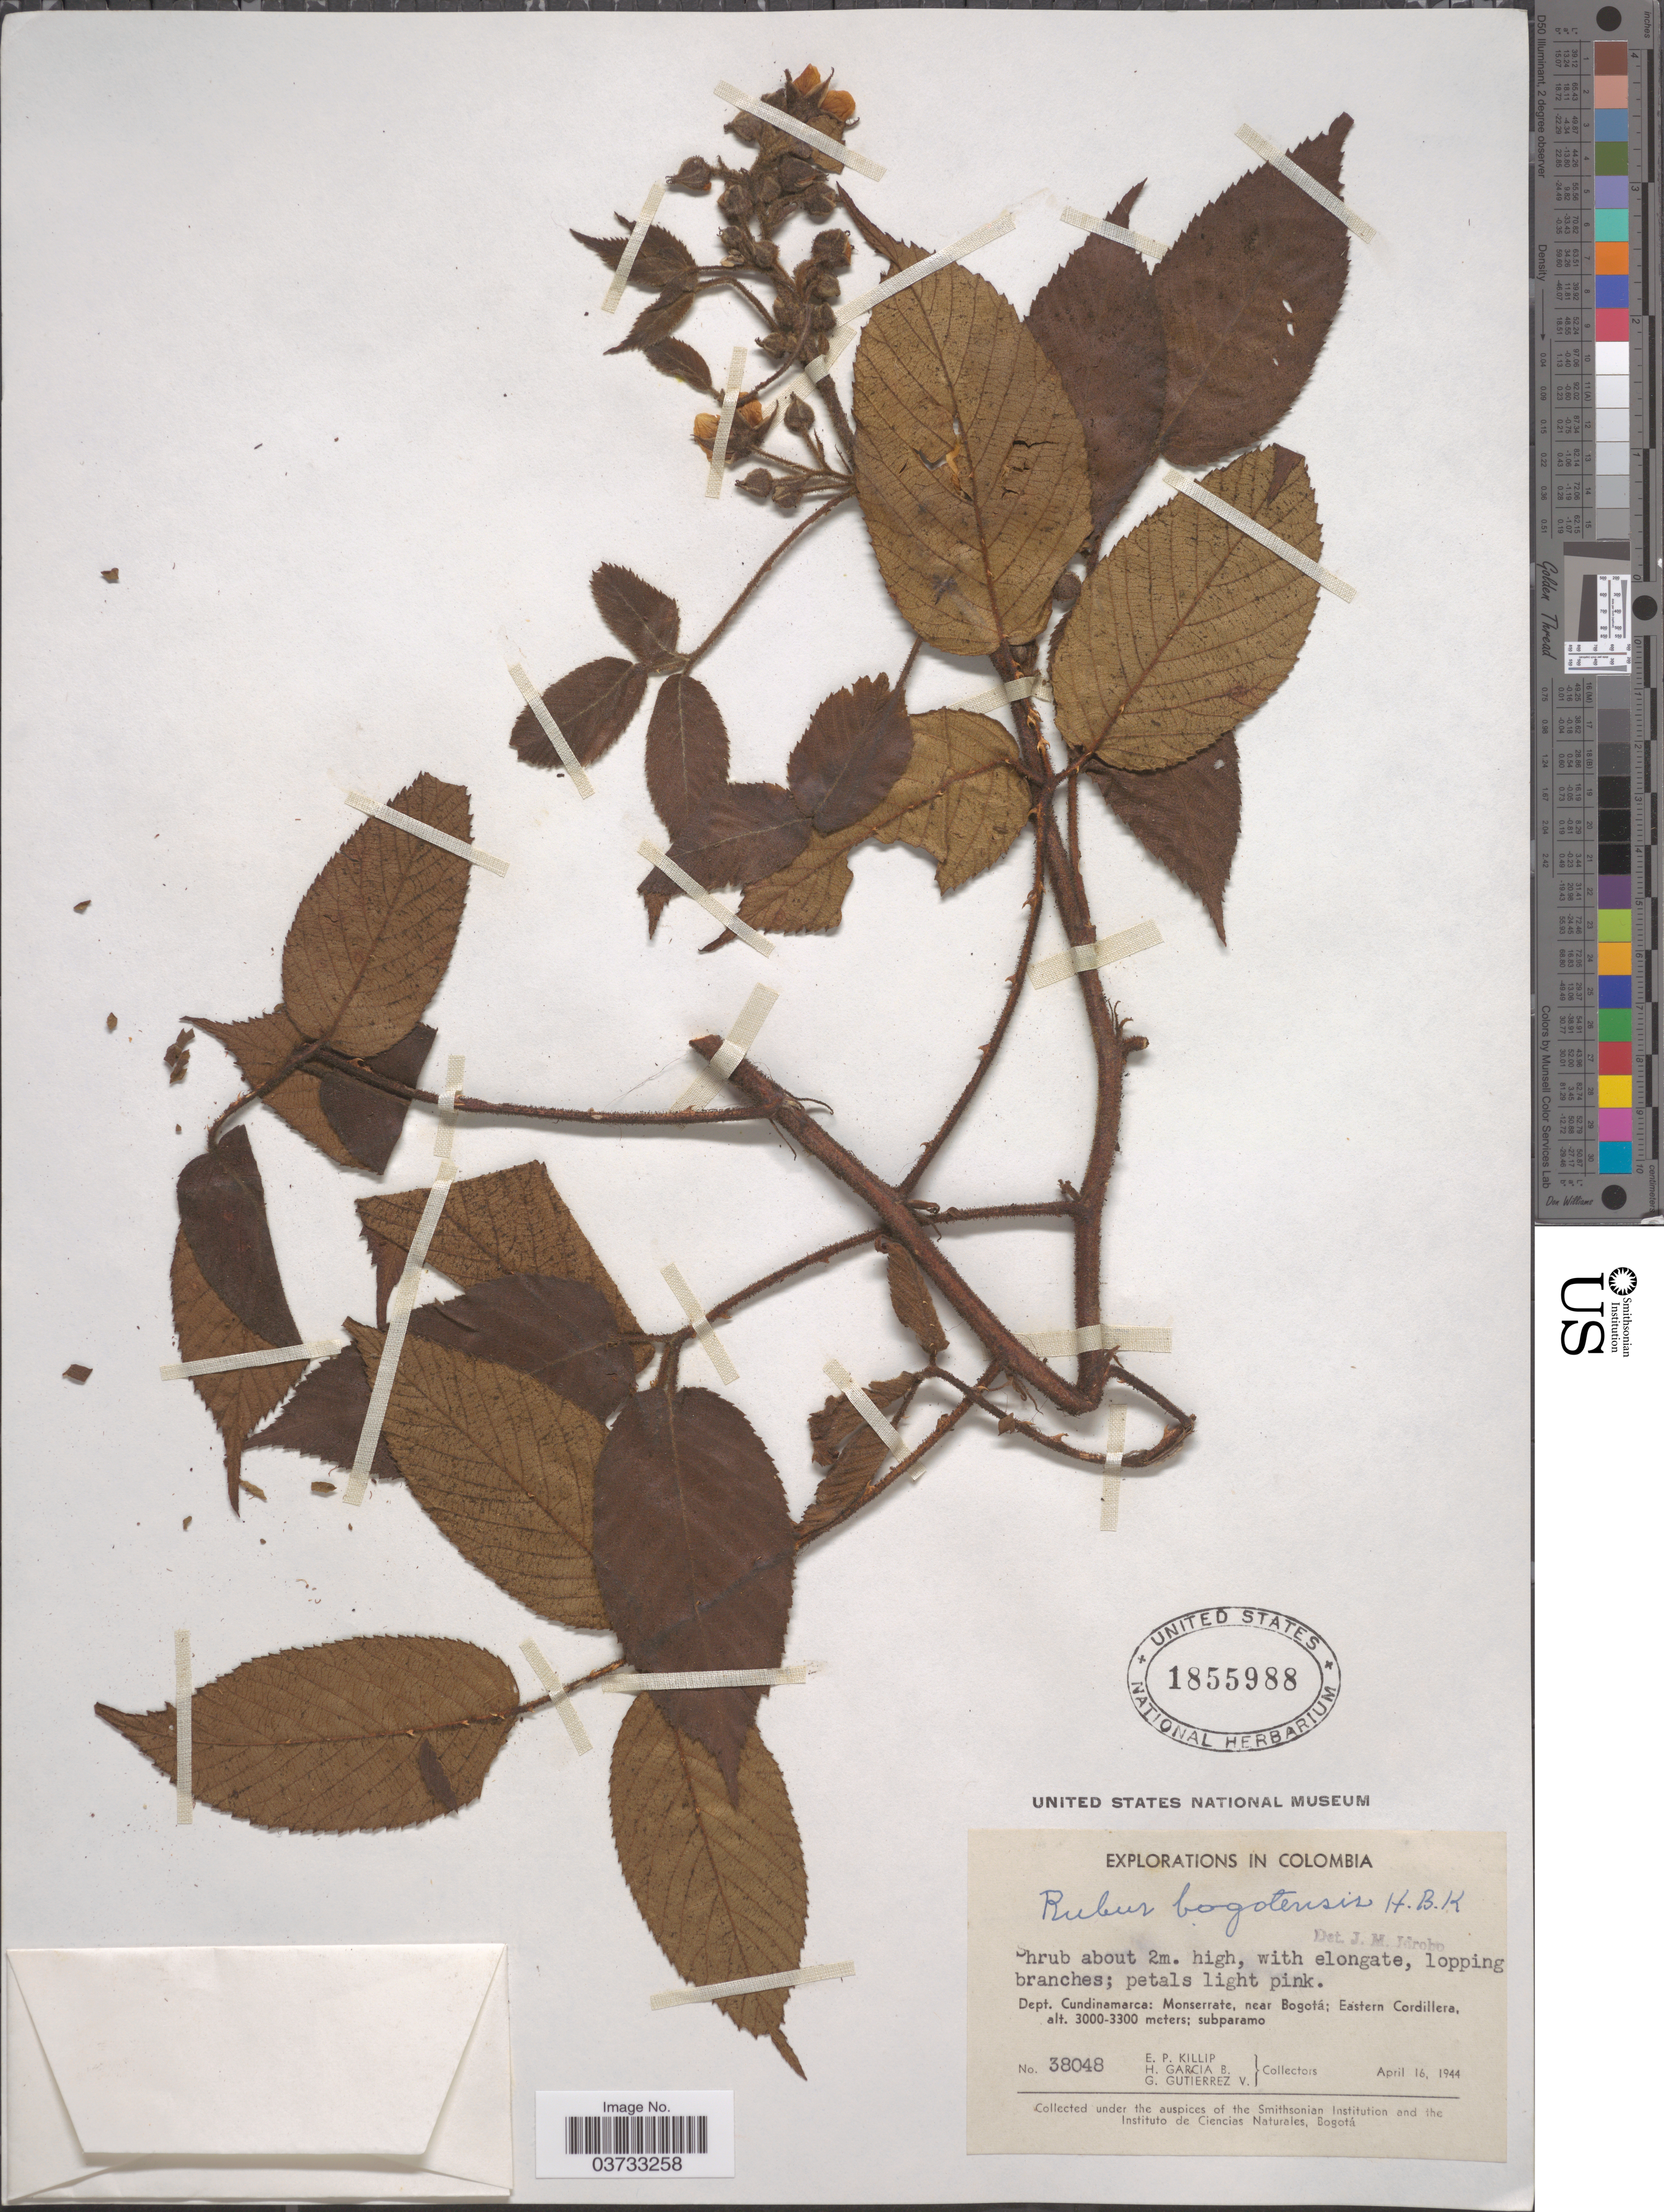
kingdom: Plantae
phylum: Tracheophyta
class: Magnoliopsida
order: Rosales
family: Rosaceae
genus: Rubus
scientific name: Rubus bogotensis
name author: Kunth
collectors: E. P. Killip, H. García B. & G. Gutiérrez V.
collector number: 38048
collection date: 1944-04-16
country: Colombia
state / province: Cundinamarca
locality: Dept. Cundinamarca: Monserrate, near Bogotá; Eastern Cordillera.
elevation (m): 3000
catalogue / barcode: US 1855988